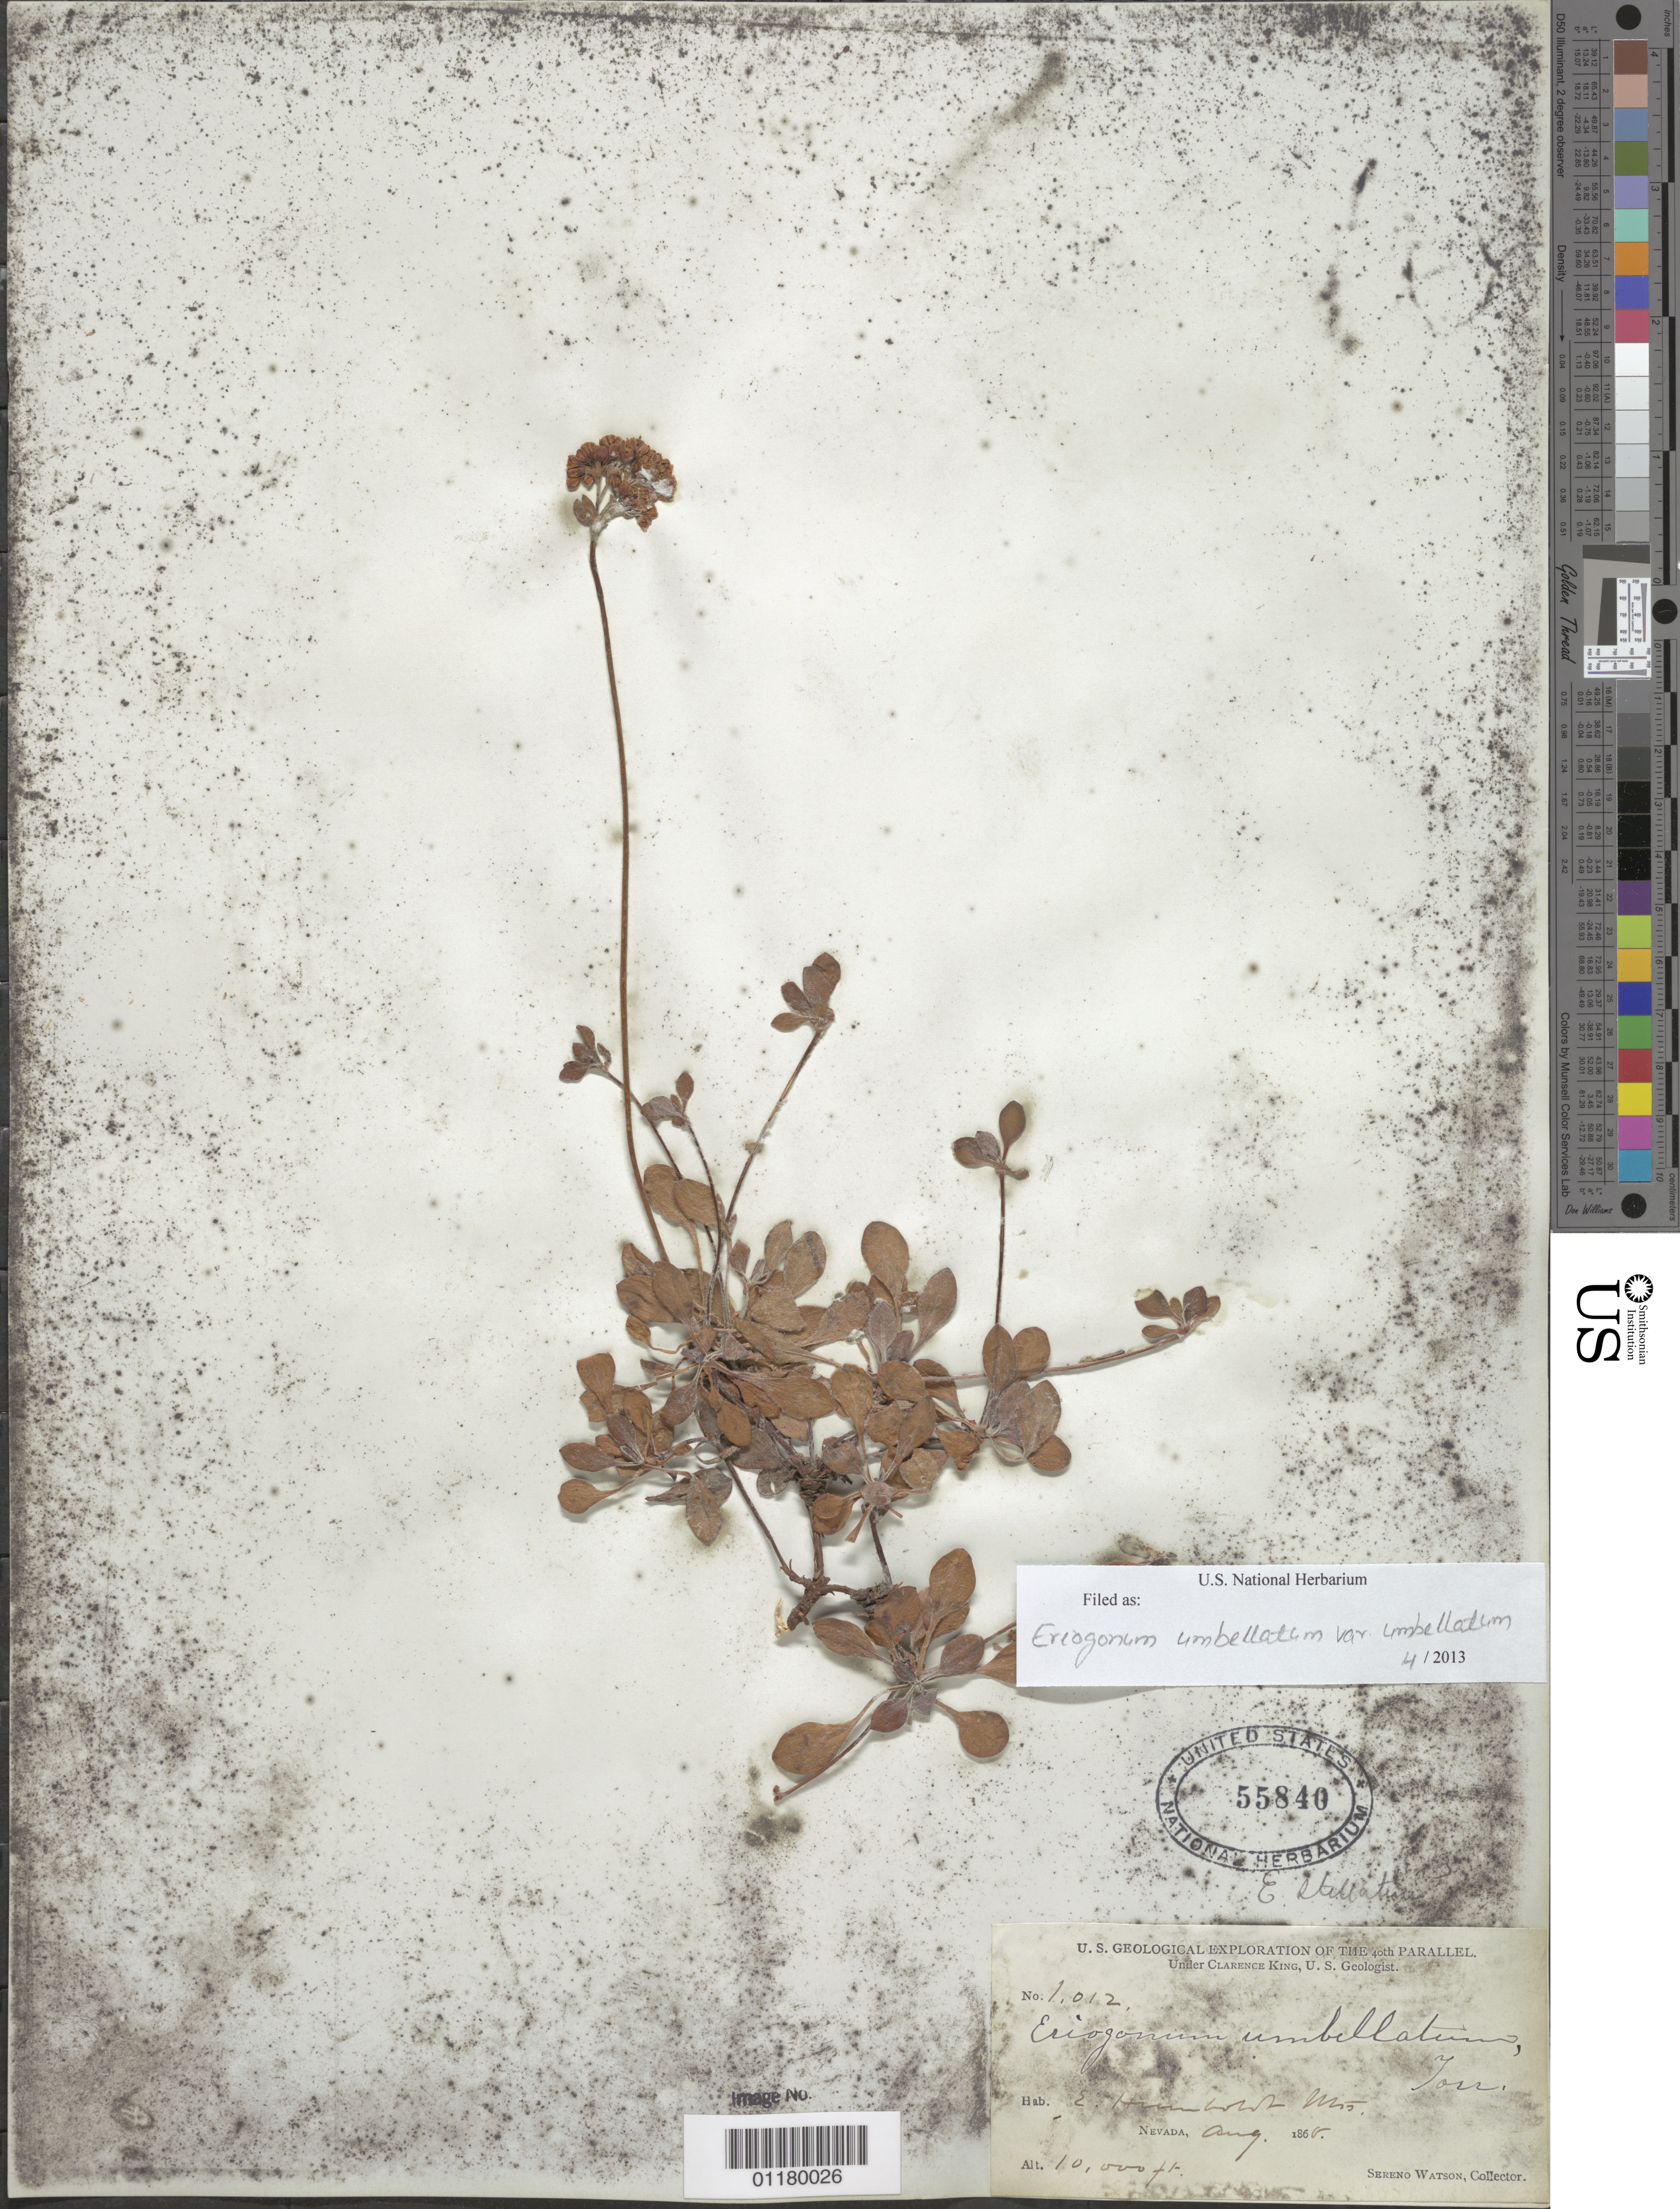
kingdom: Plantae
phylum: Tracheophyta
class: Magnoliopsida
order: Caryophyllales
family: Polygonaceae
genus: Eriogonum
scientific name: Eriogonum umbellatum var. umbellatum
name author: Torr.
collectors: S. Watson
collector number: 1012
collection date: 1868-08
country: United States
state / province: Nevada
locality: E. Humboldt Mts.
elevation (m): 3048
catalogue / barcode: US 55840